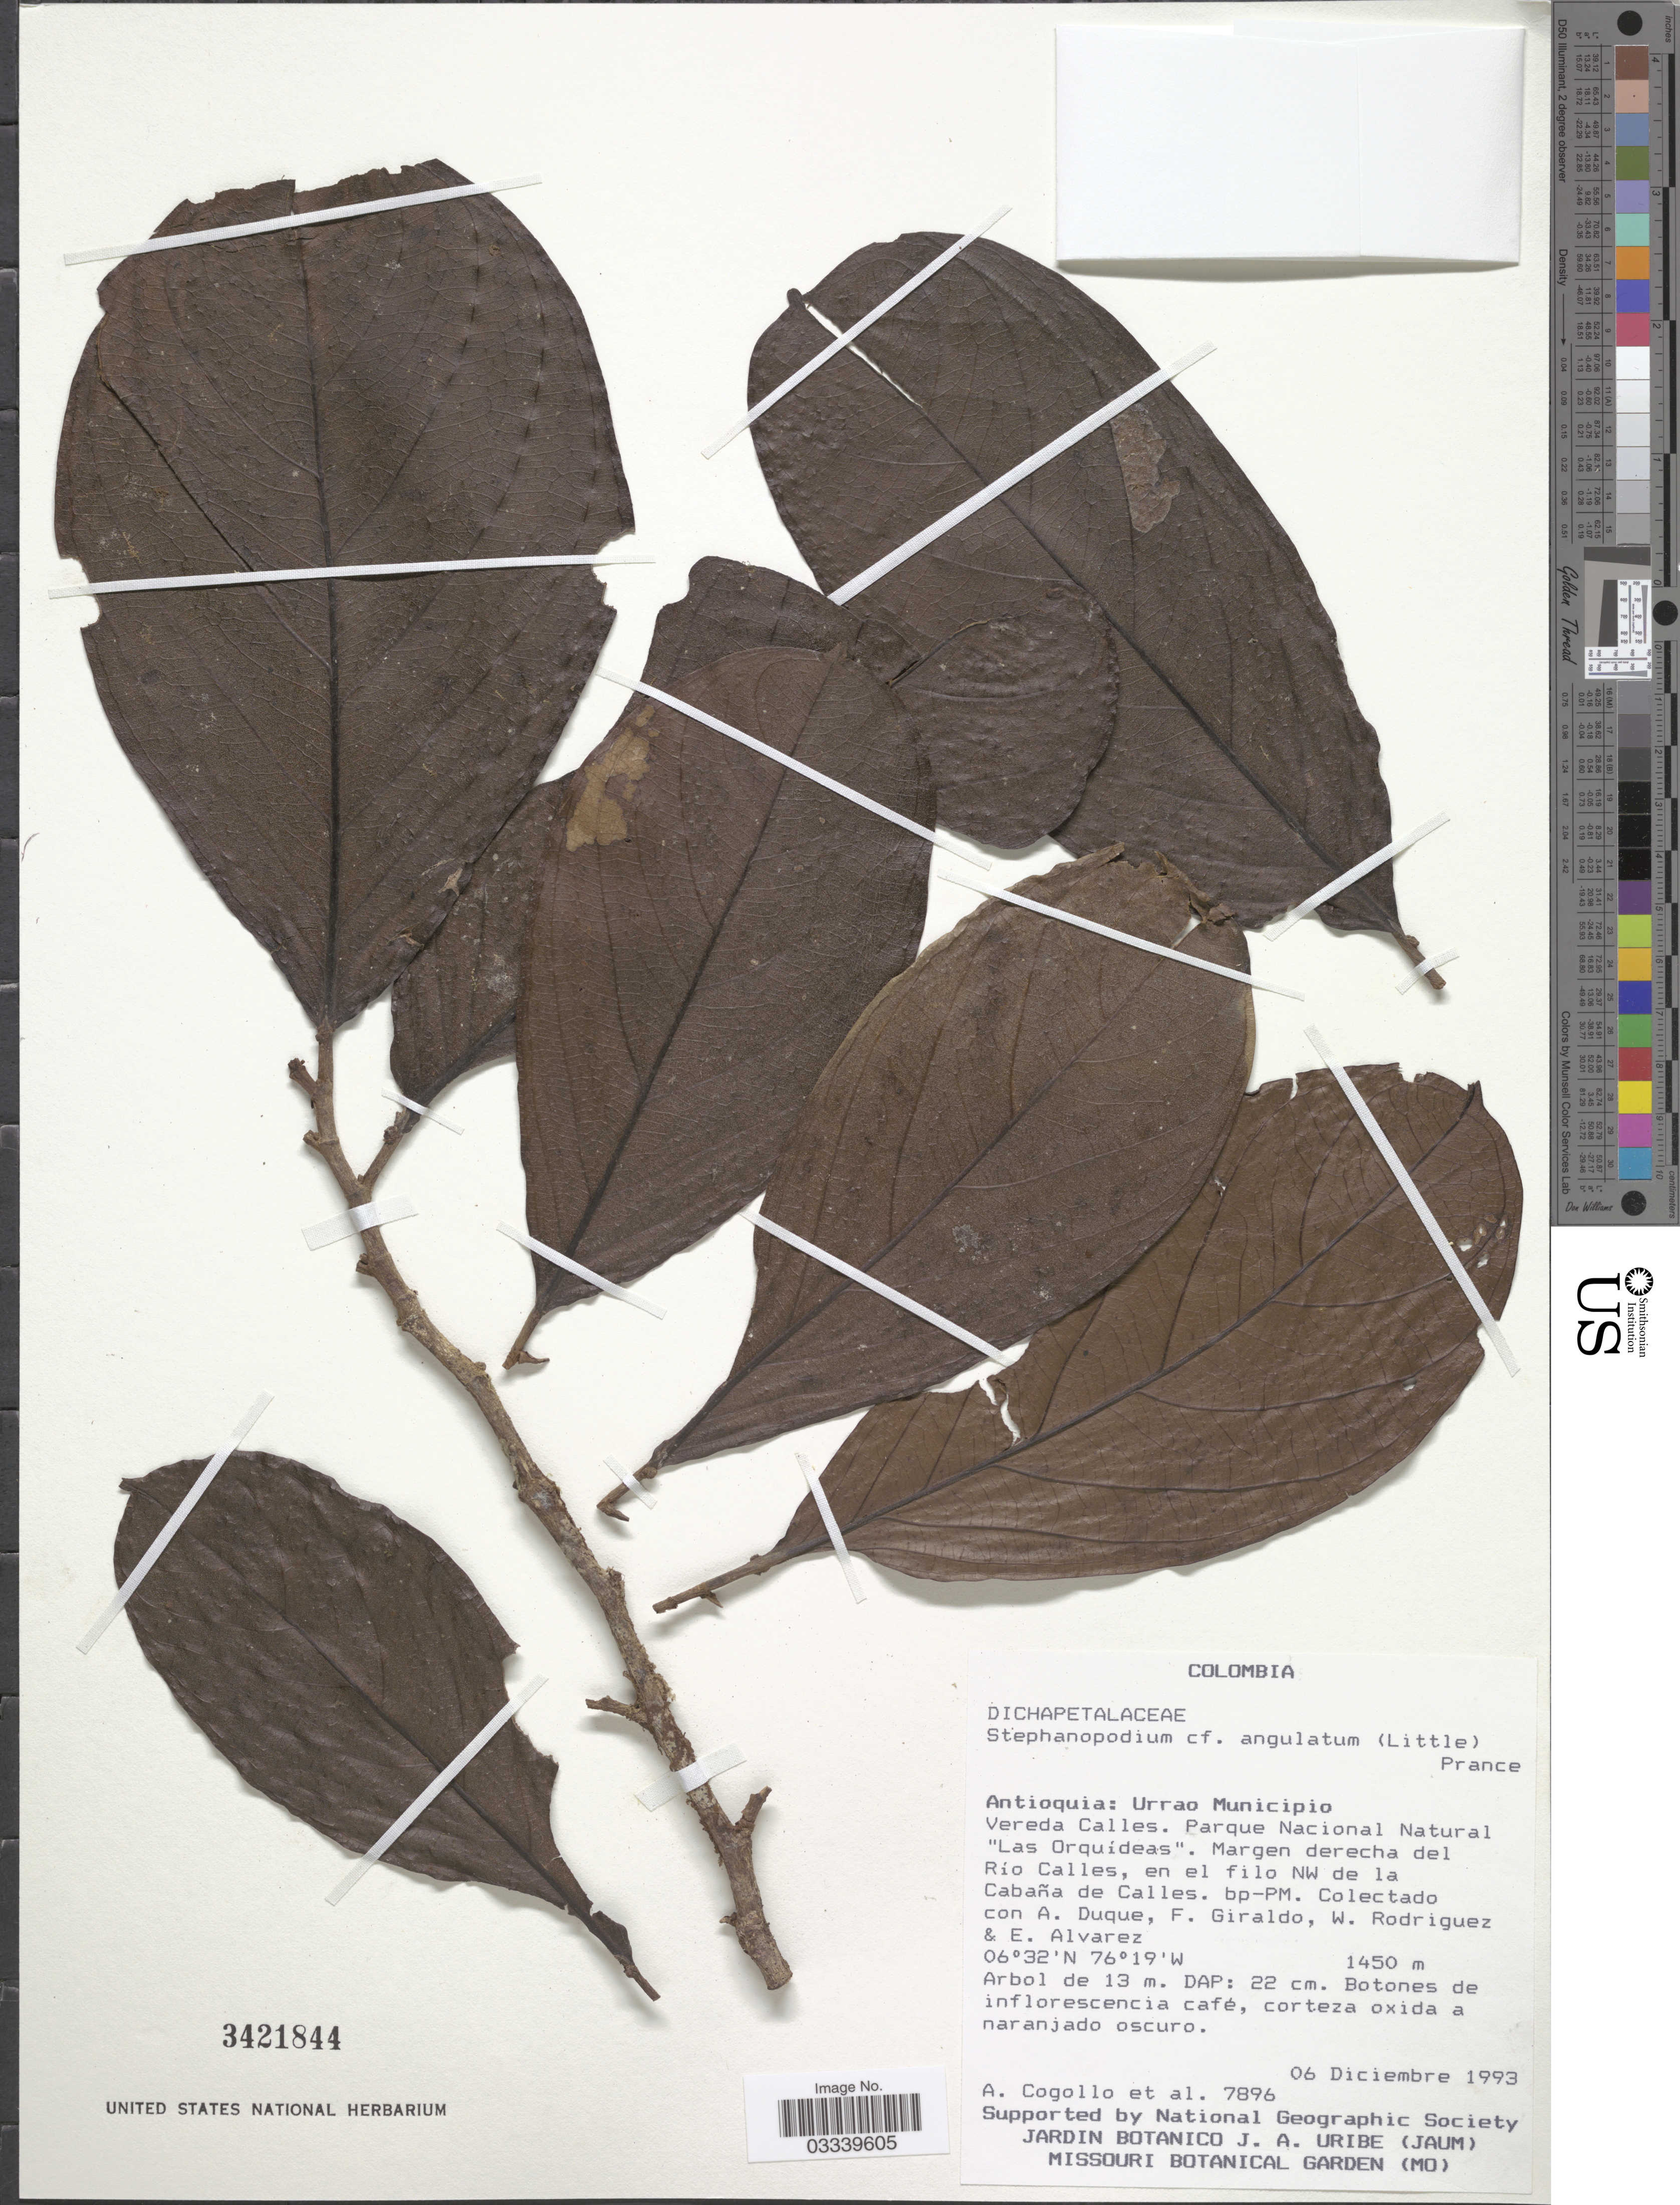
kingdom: Plantae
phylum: Tracheophyta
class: Magnoliopsida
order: Malpighiales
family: Dichapetalaceae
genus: Stephanopodium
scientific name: Stephanopodium angulatum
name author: (Little) Prance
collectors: A. Cogollo, A. Duque, F. Giraldo, W. Rodriguez & E. Alvarez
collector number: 7896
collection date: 1993-12-06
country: Colombia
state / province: Antioquia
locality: Antioquia: Urrao Municipio. Vereda Calles. Parque Nacional Natural "Las Orquídeas". Margen derecha del Río Calles, en el filo NW de la Cabaña de Calles. bp-PM.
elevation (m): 1450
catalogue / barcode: US 3421844